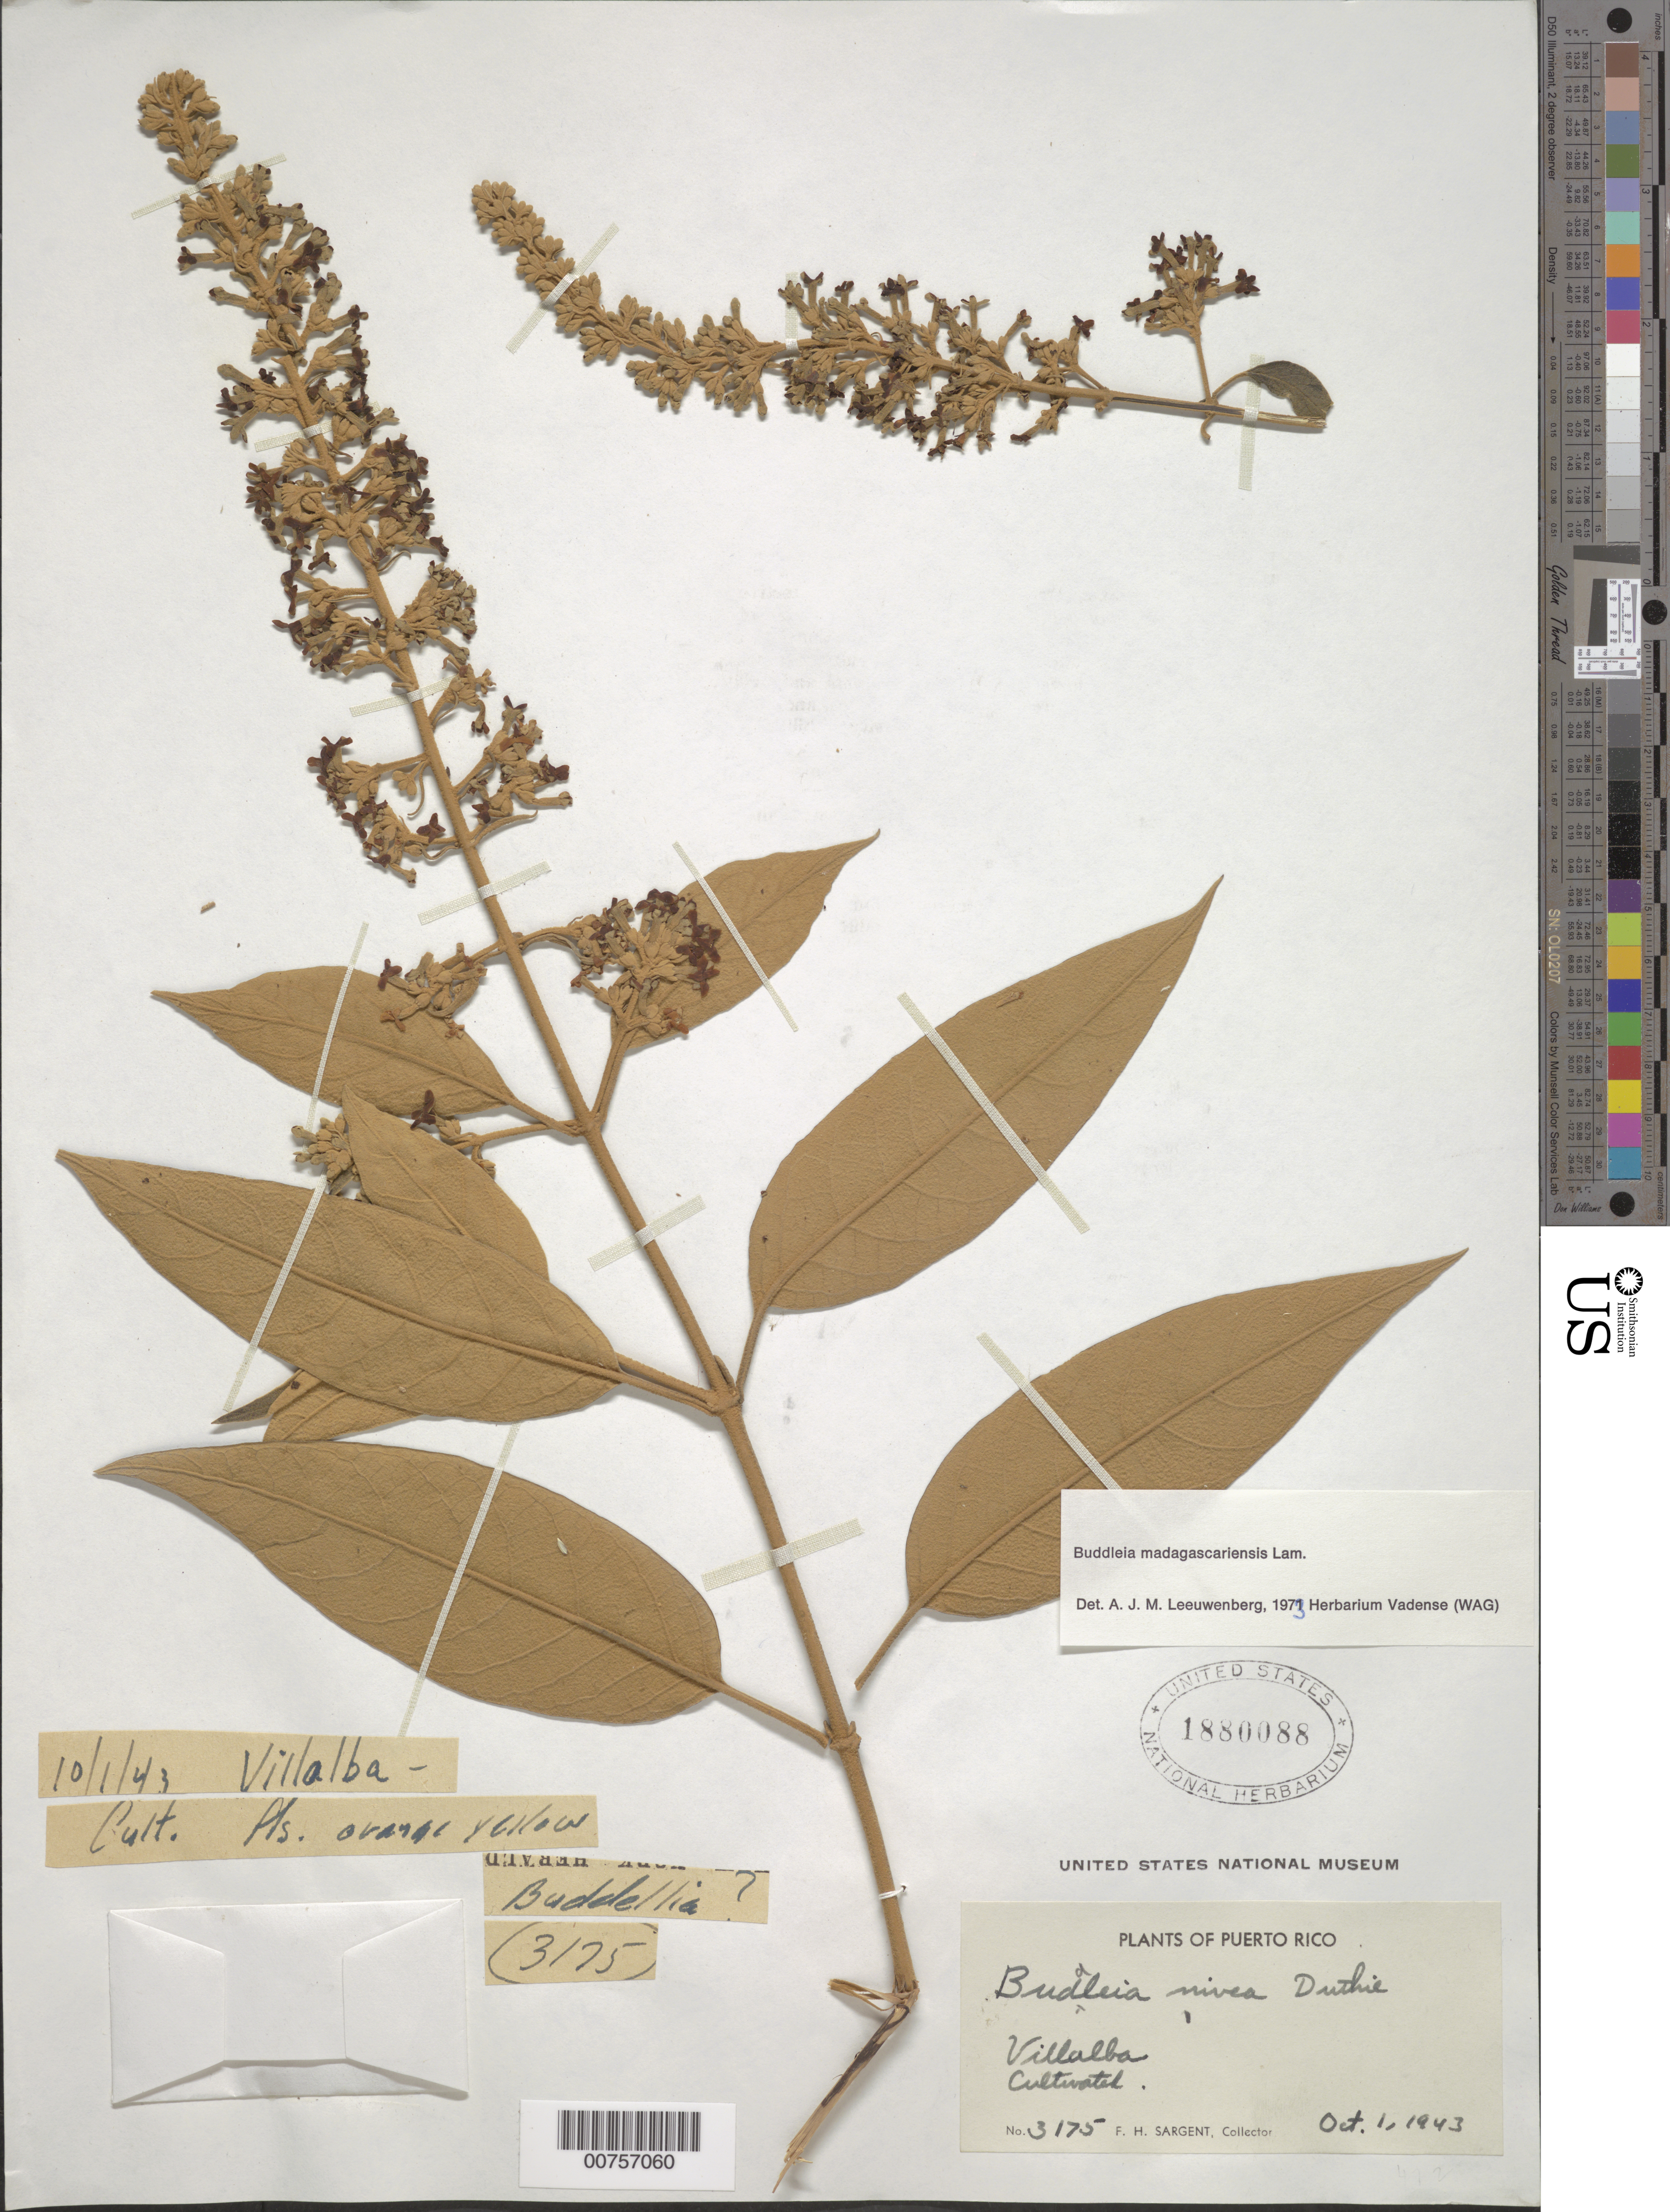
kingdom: Plantae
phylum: Tracheophyta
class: Magnoliopsida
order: Lamiales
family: Scrophulariaceae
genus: Buddleja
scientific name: Buddleja madagascariensis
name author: Lam.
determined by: Leeuwenberg, A. J. M.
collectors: F. H. Sargent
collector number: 3175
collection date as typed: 01 Oct 1943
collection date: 1943-10-01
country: Puerto Rico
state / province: Villalba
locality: Villalba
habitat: Cultivated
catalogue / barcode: US 1880088